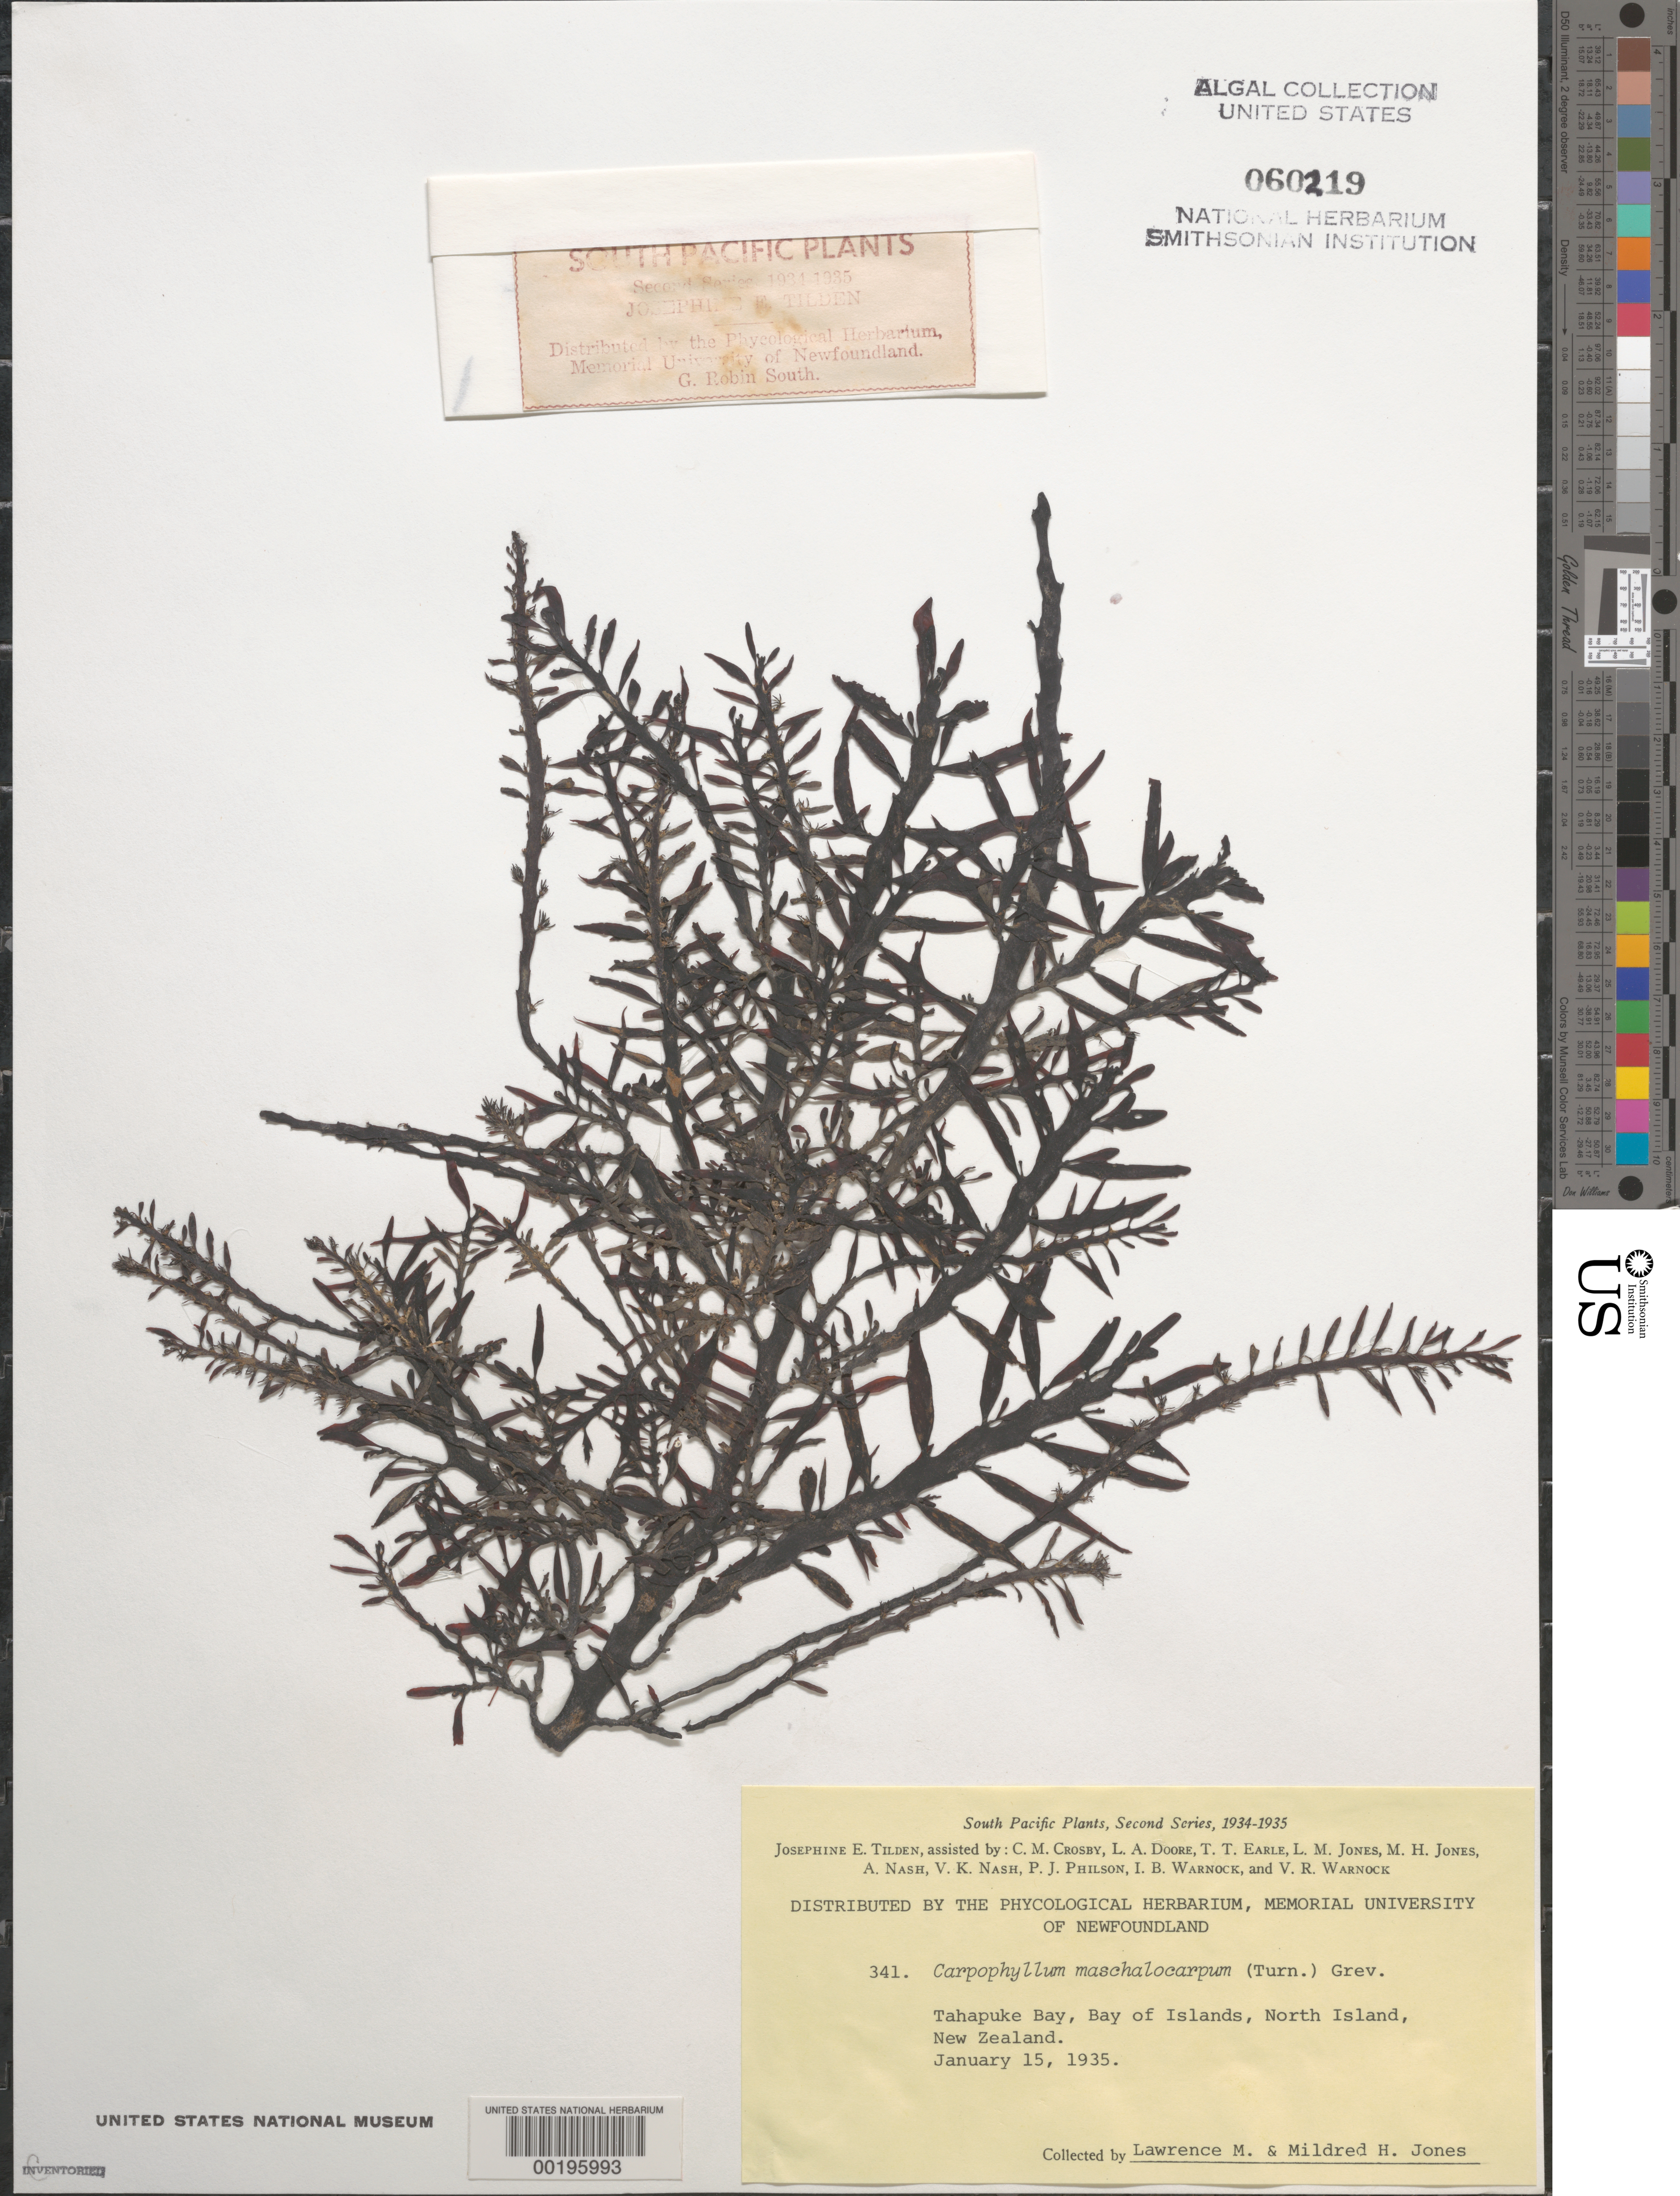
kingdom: Chromista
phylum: Ochrophyta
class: Phaeophyceae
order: Fucales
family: Sargassaceae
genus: Carpophyllum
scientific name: Carpophyllum maschalocarpum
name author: (Turner) Grev.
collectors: L. M. Jones & M. H. Jones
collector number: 341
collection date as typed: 15 Jan 1935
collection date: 1935-01-15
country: New Zealand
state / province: Northland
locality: Bay of islands, tahapuke bay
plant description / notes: Tilden, South Pacific Plants, Second Series, 1934-1935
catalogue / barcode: US 60219